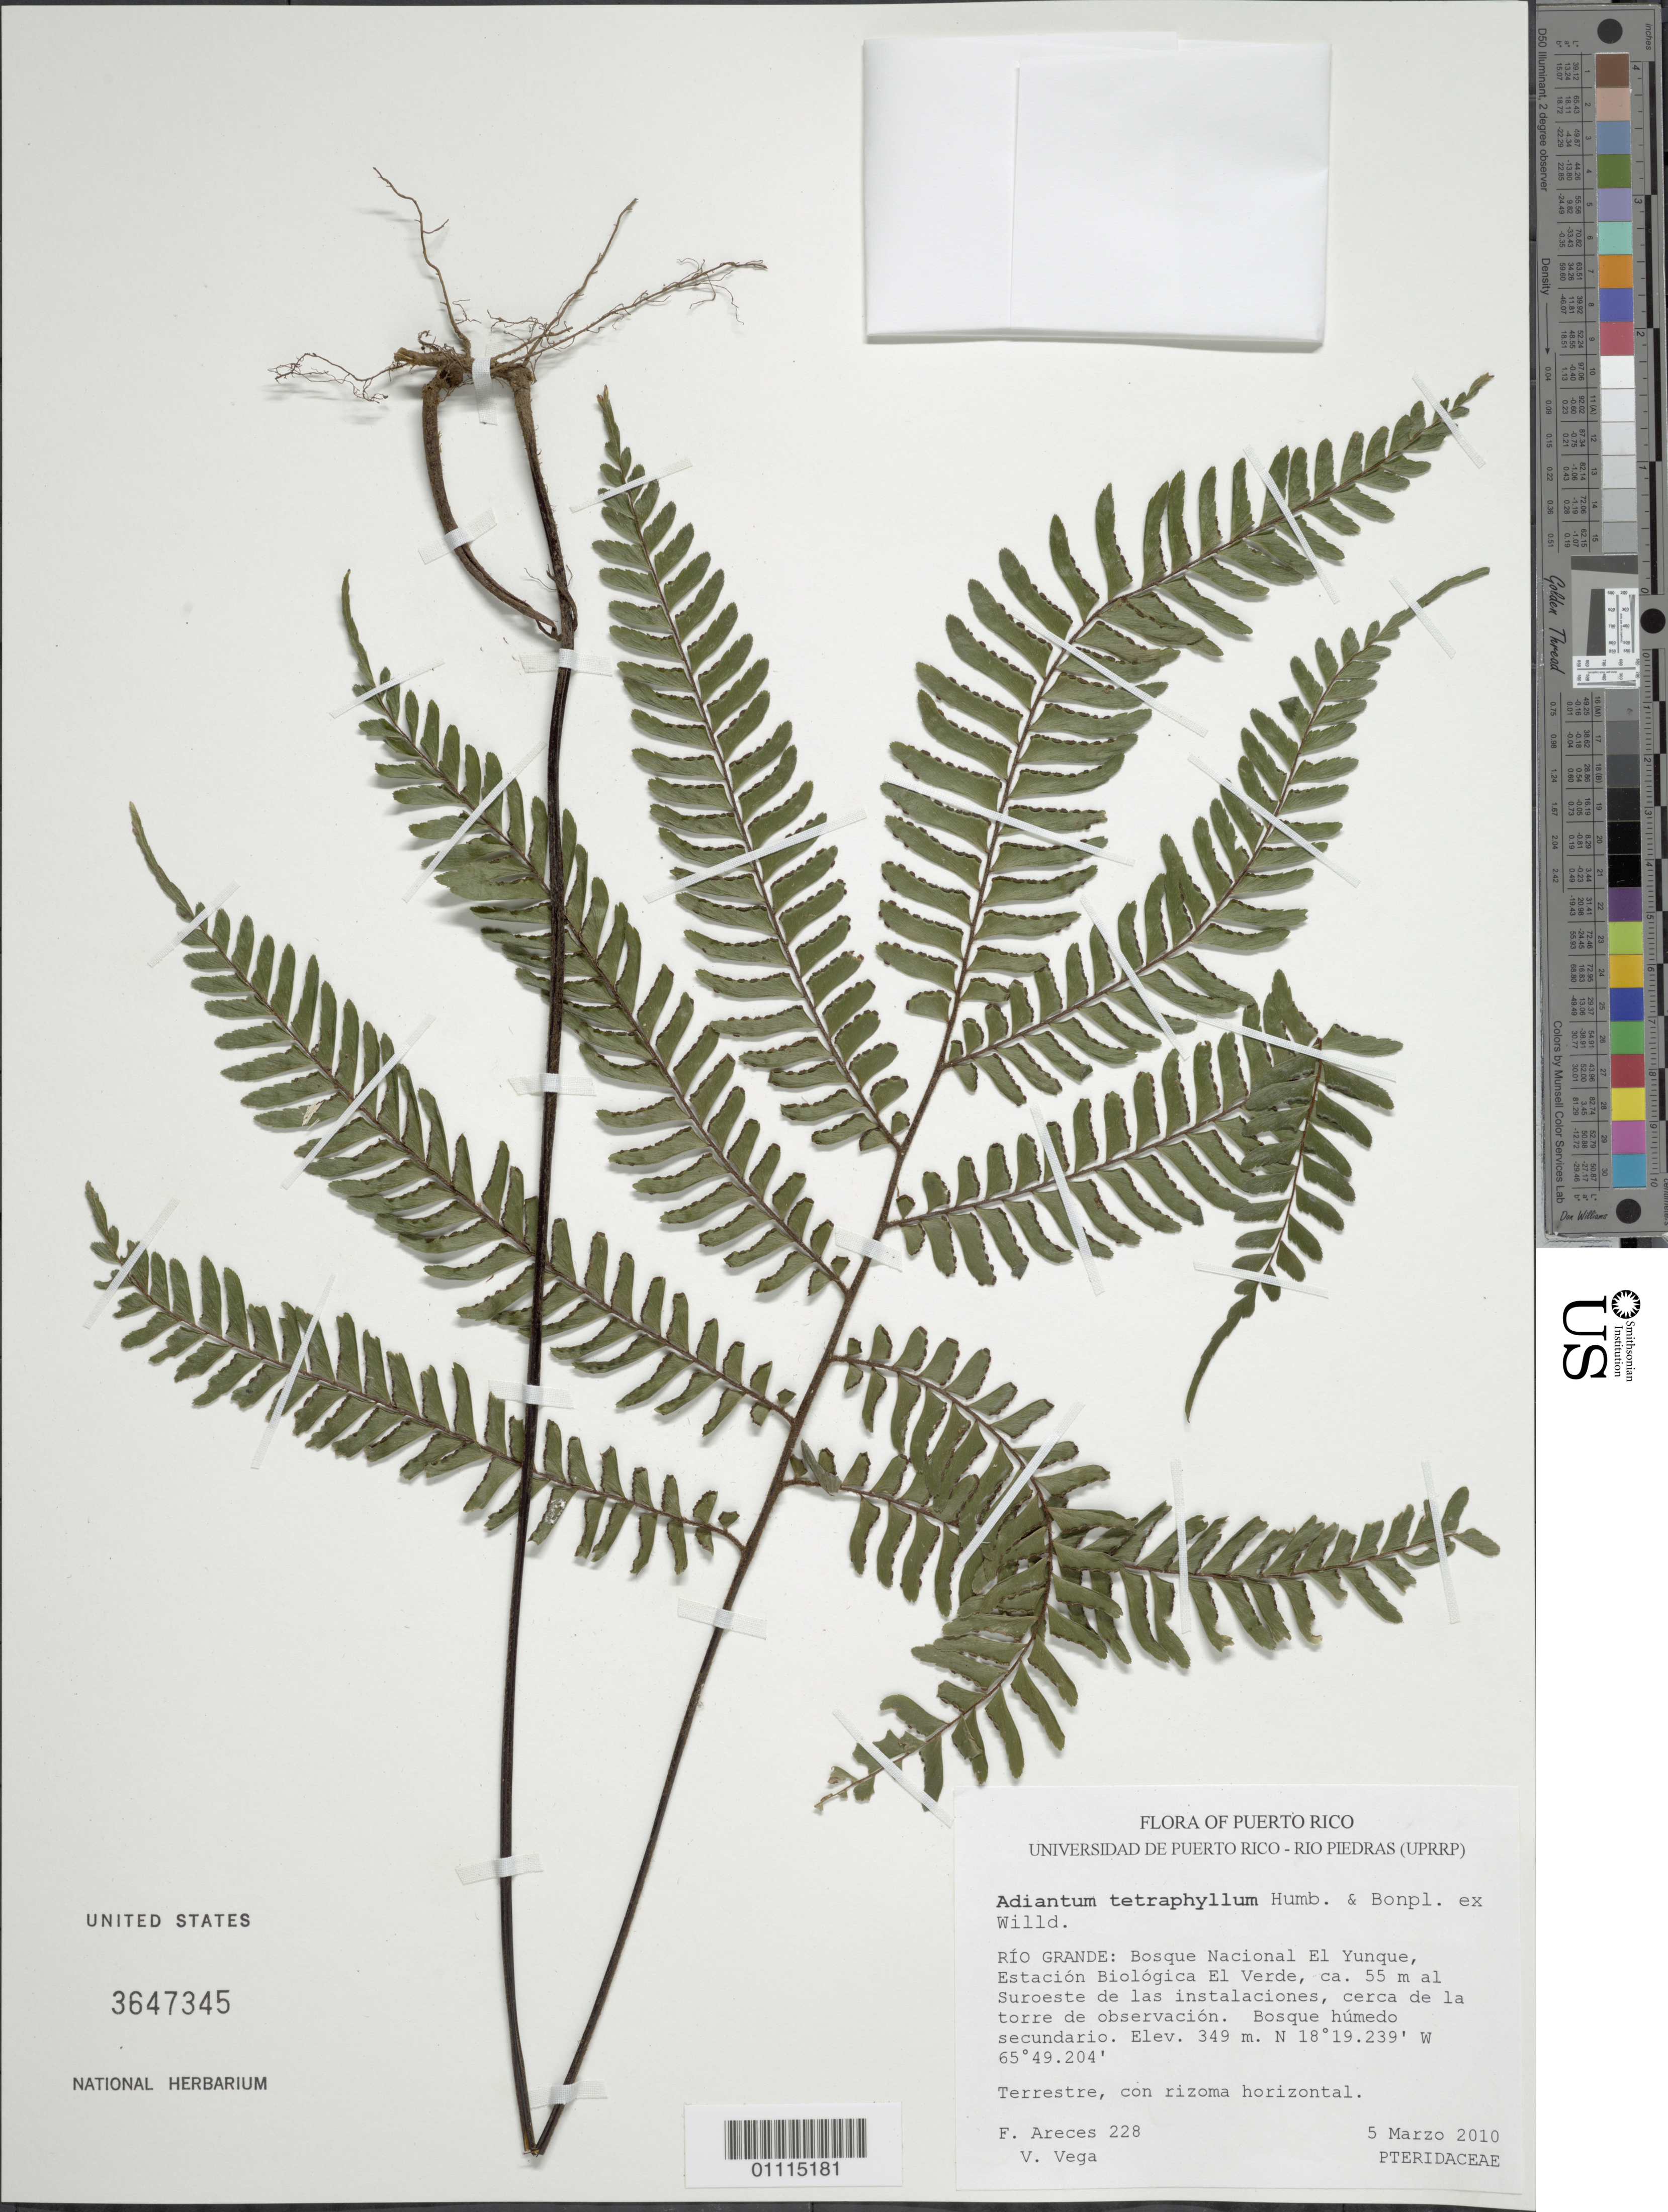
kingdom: Plantae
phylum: Tracheophyta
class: Polypodiopsida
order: Polypodiales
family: Pteridaceae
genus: Adiantum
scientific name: Adiantum tetraphyllum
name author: Humb. & Bonpl. ex Willd.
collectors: F. Areces Berazaín & V. Vega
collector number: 228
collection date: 2010-03-05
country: Puerto Rico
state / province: Río Grande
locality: Bosque Nacional El Yunque, Estación Biológica El Verde, ca. 55 m al Suroeste de las instalaciones, cerca de la torre de la observación.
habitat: Bosque húmedo secundario.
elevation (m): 349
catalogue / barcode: US 3647345